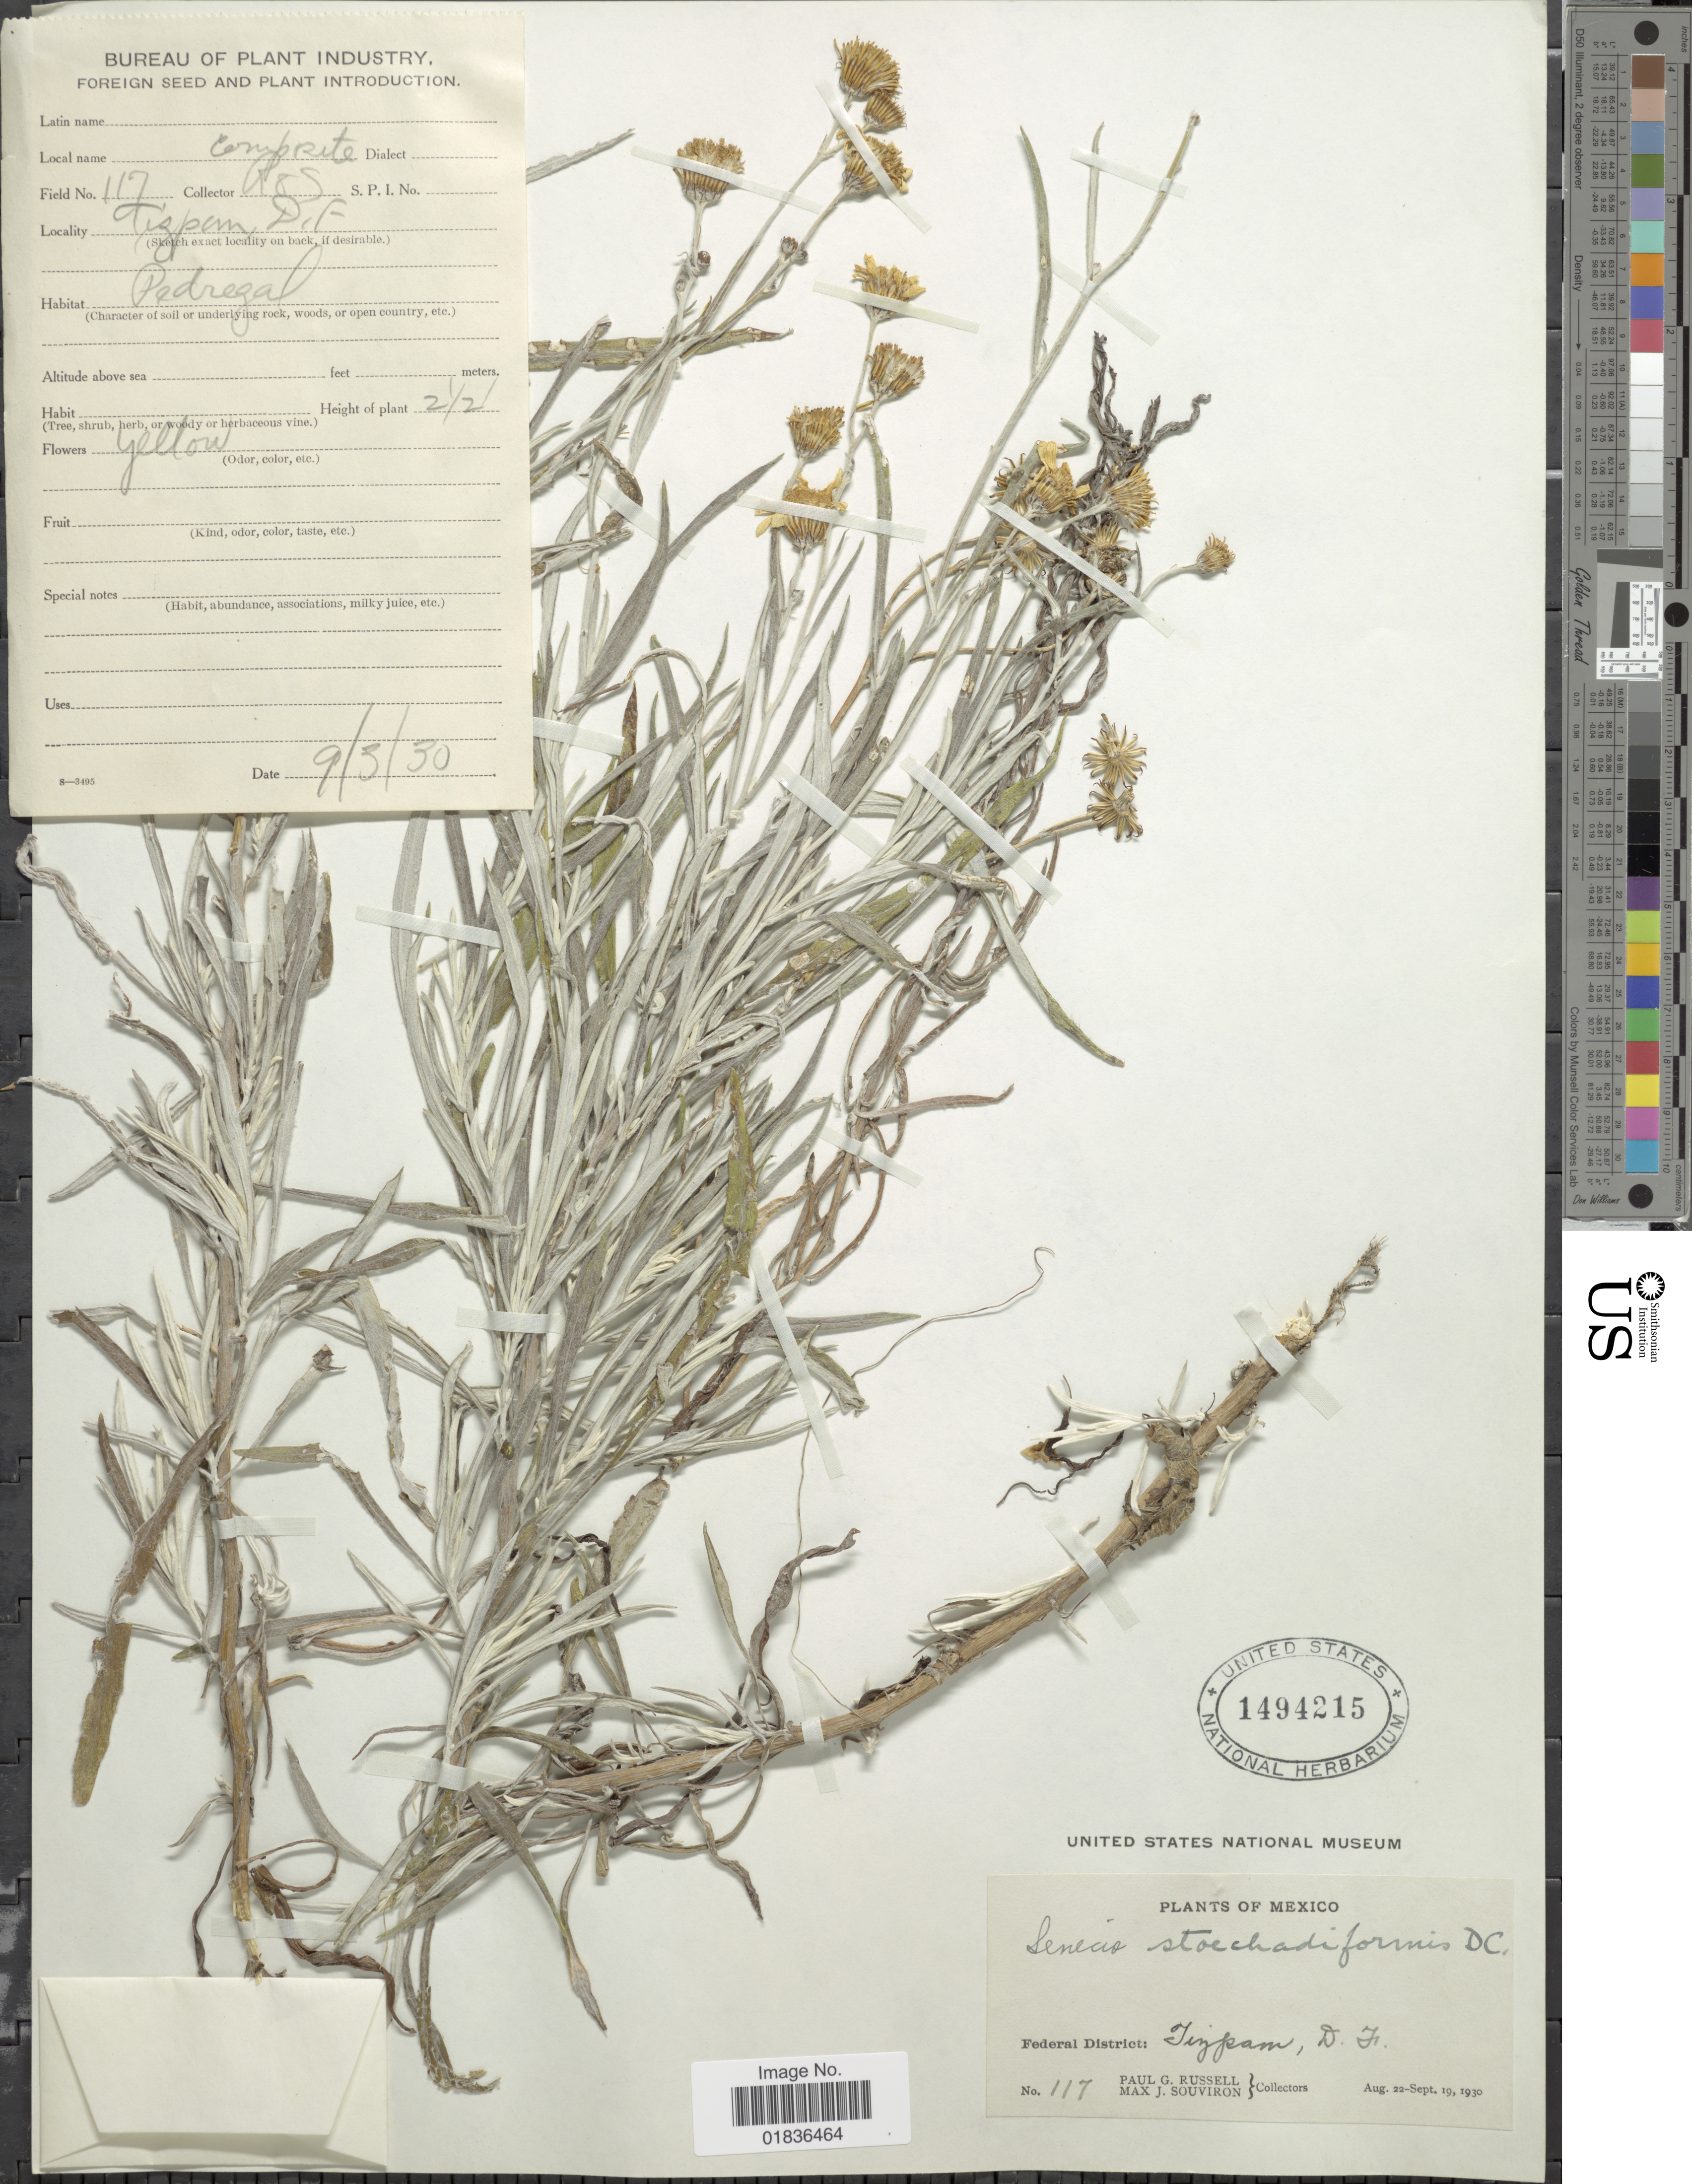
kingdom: Plantae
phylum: Tracheophyta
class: Magnoliopsida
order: Asterales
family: Asteraceae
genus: Senecio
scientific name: Senecio stoechadiformis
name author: DC.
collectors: P. G. Russell & M. J. Souviron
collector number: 117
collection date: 1930-08-22/1930-09-19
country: Mexico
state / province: Distrito Federal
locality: Jiypam. [interpreted]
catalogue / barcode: US 1494215